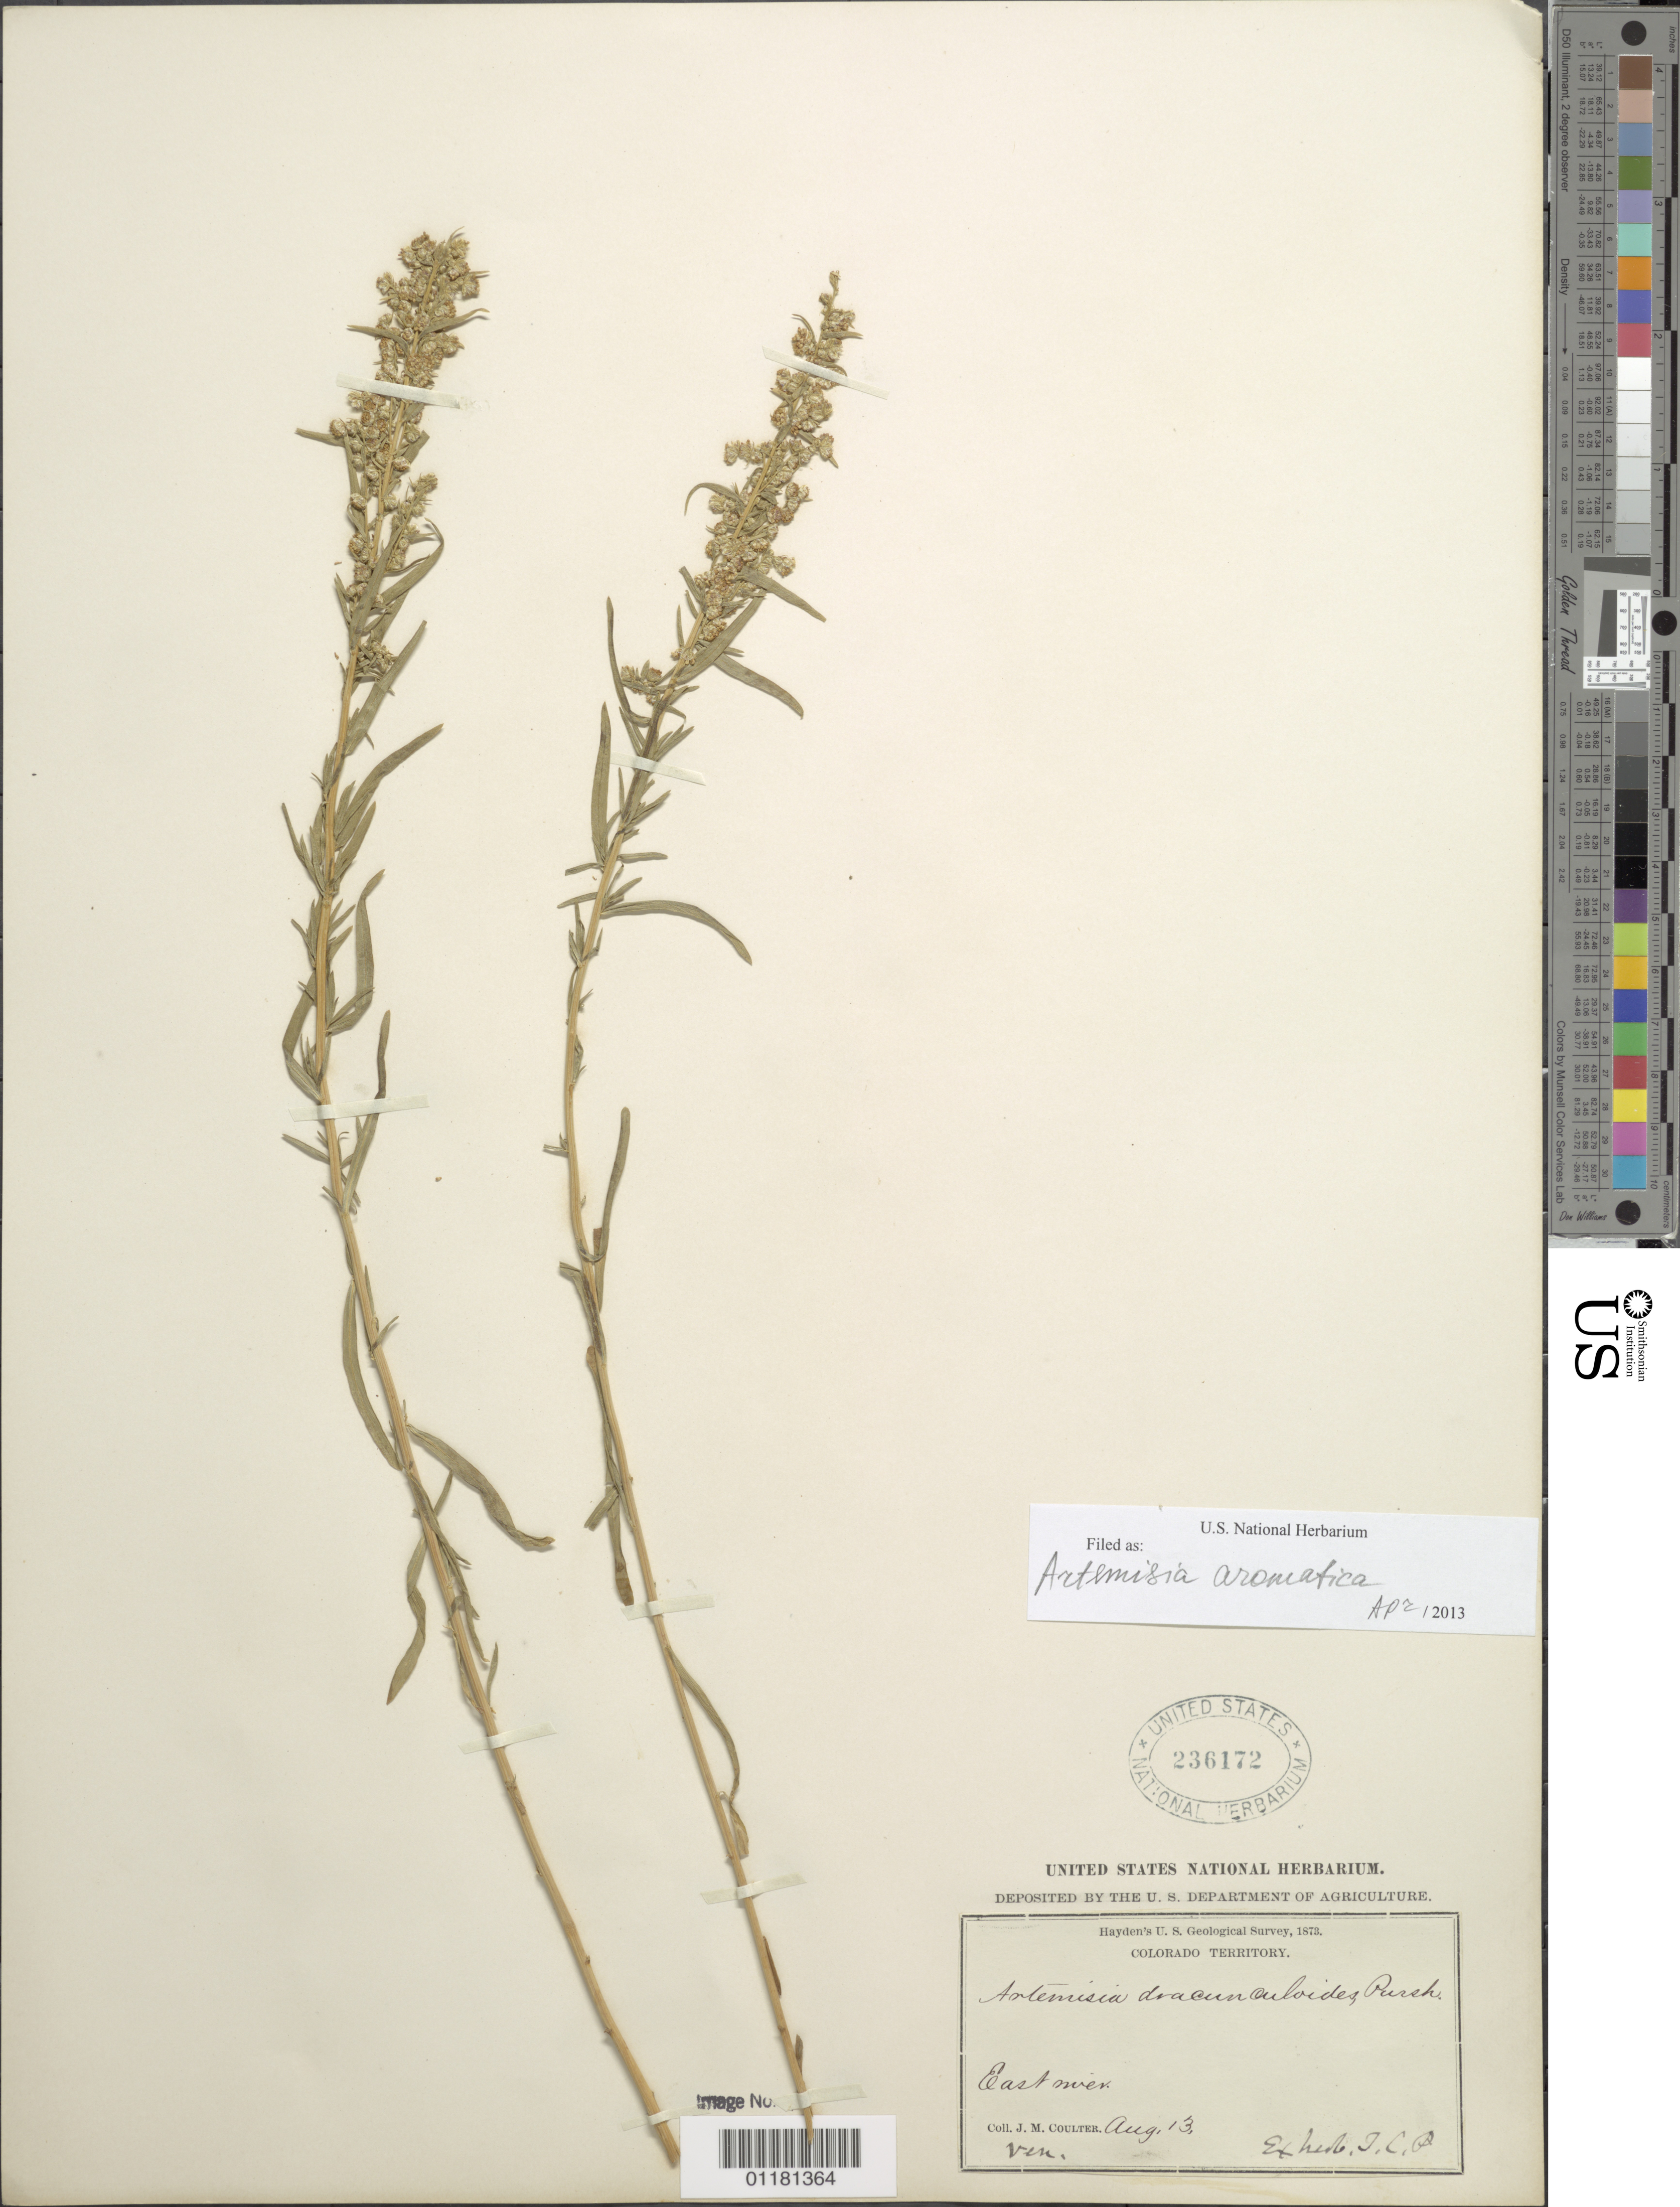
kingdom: Plantae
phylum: Tracheophyta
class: Magnoliopsida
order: Asterales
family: Asteraceae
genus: Artemisia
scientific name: Artemisia aromatica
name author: A. Nelson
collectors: J. M. Coulter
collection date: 1873-08-13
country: United States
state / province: Colorado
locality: East River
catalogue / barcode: US 236172